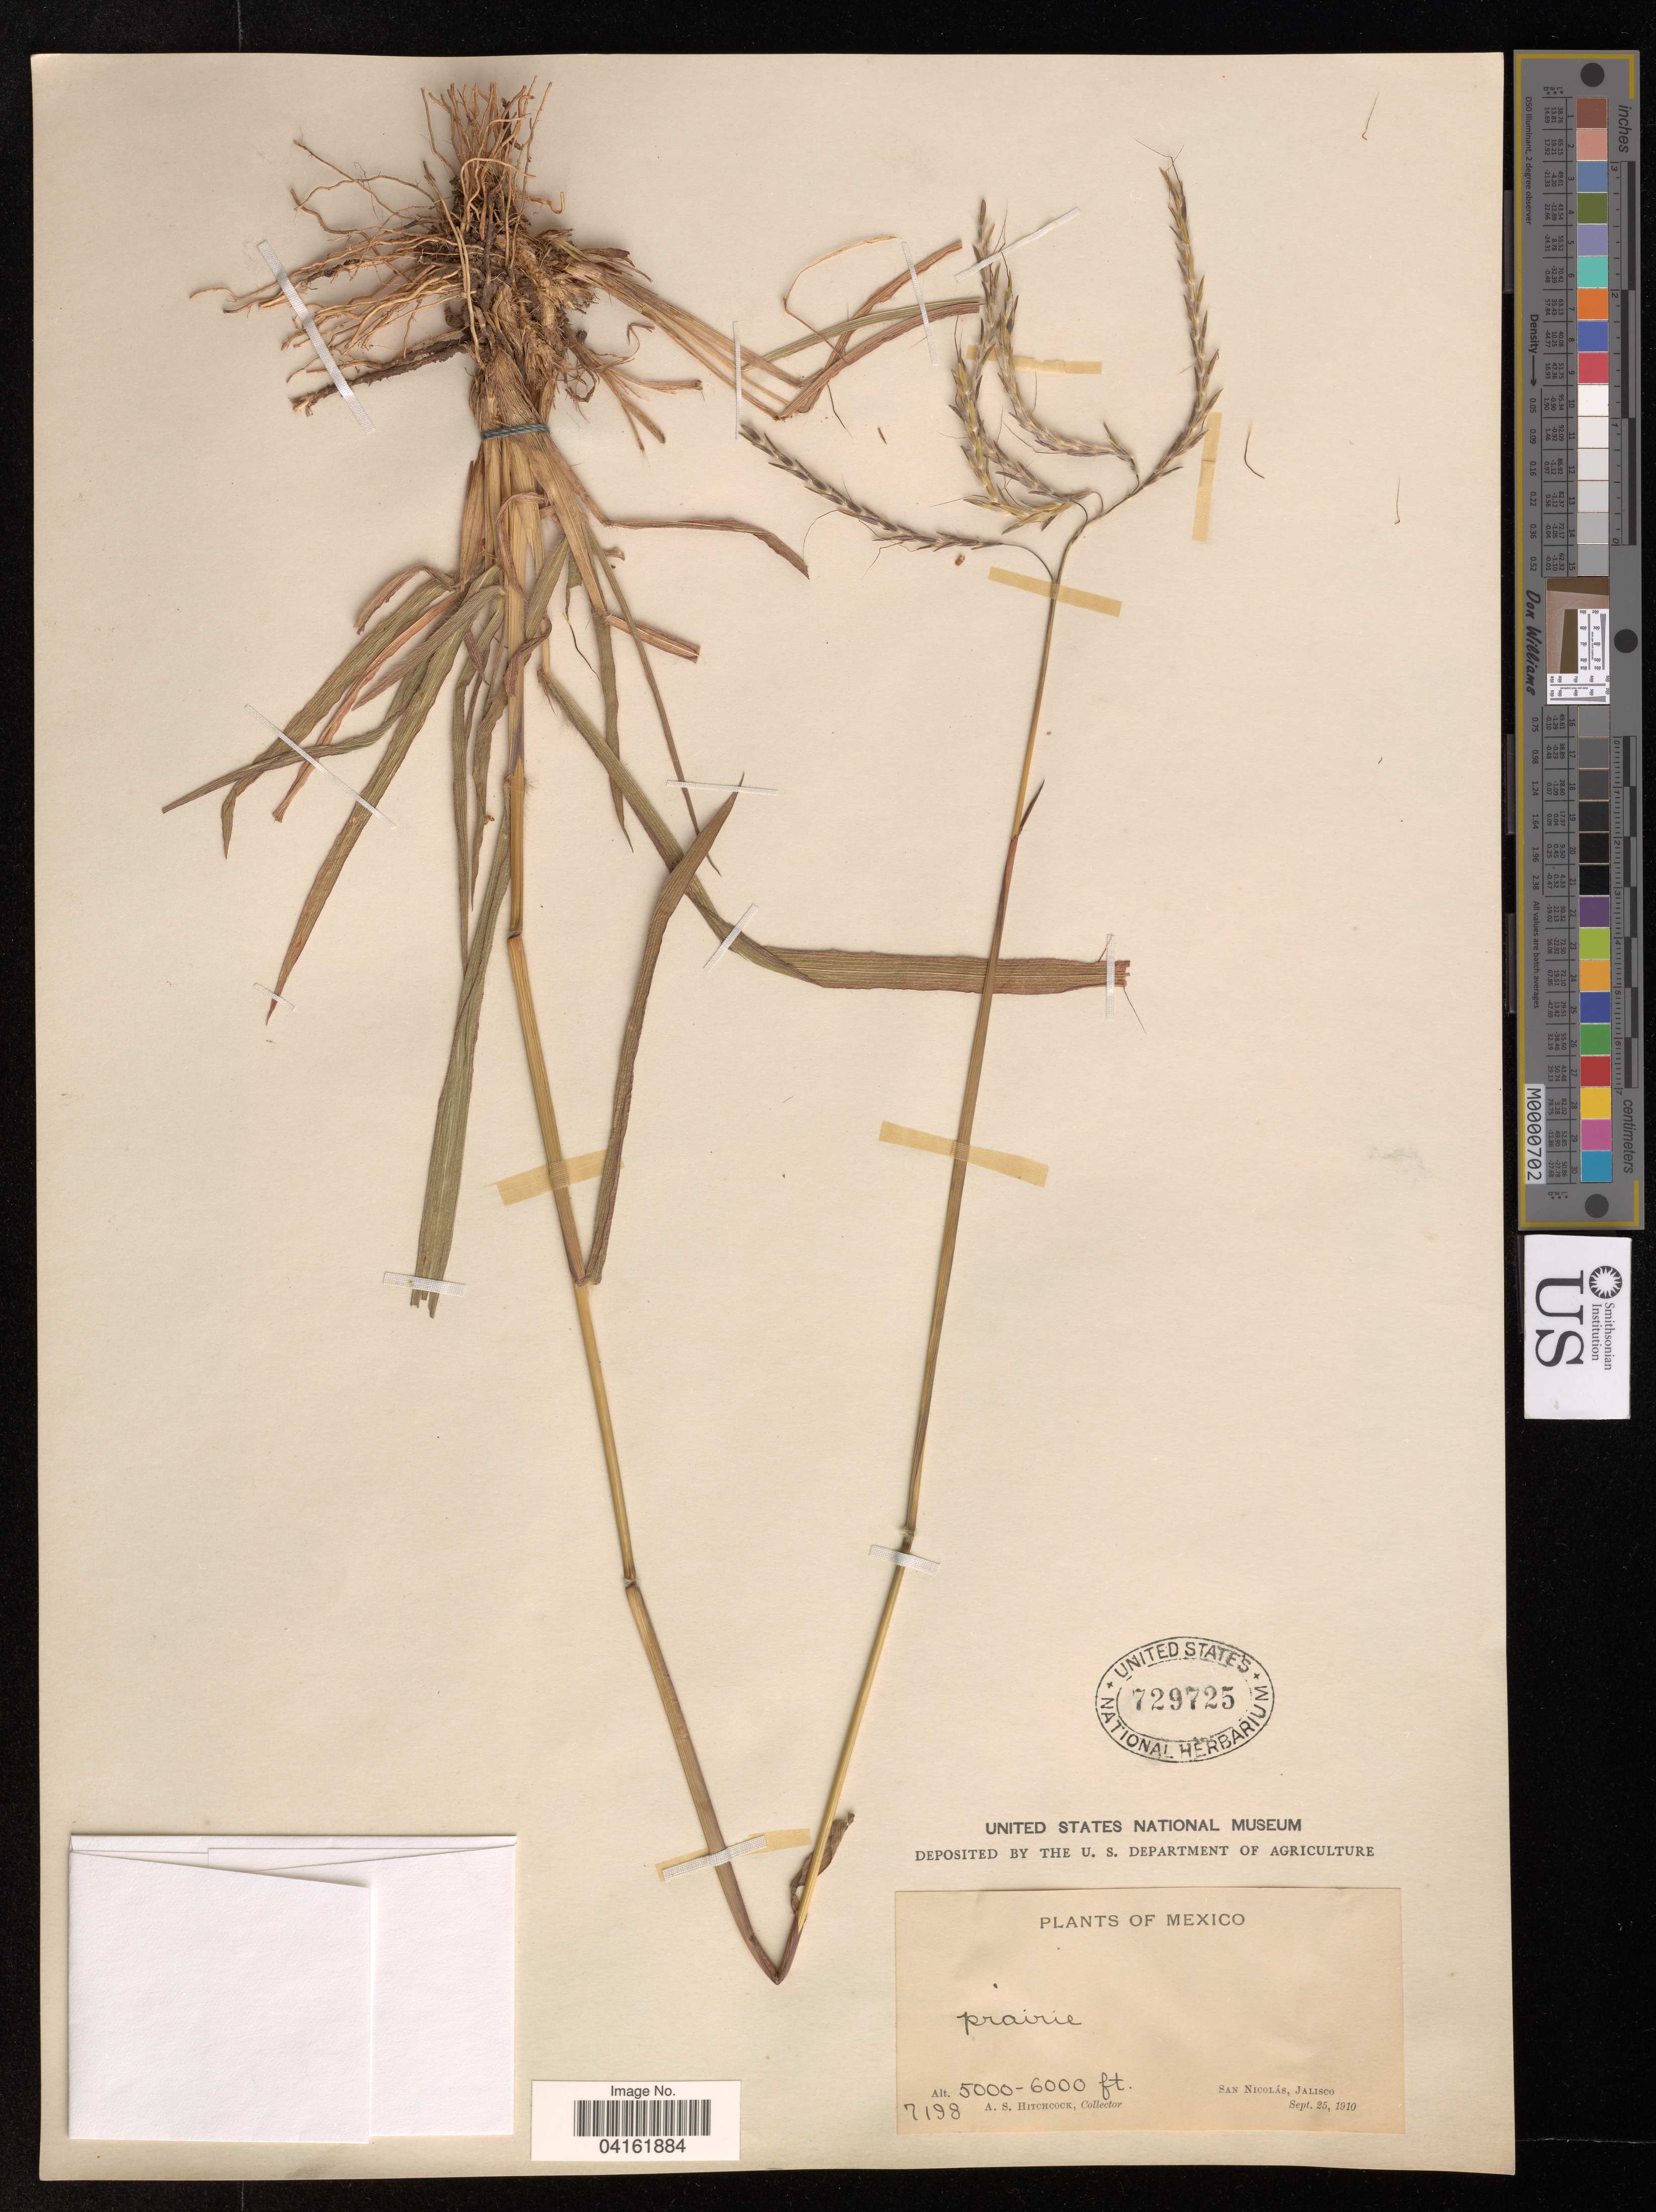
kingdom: Plantae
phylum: Tracheophyta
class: Liliopsida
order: Poales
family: Poaceae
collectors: A. Hitchcock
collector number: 7198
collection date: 1910-09-25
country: Mexico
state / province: Jalisco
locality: San Nicolás.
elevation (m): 1524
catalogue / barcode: US 729725